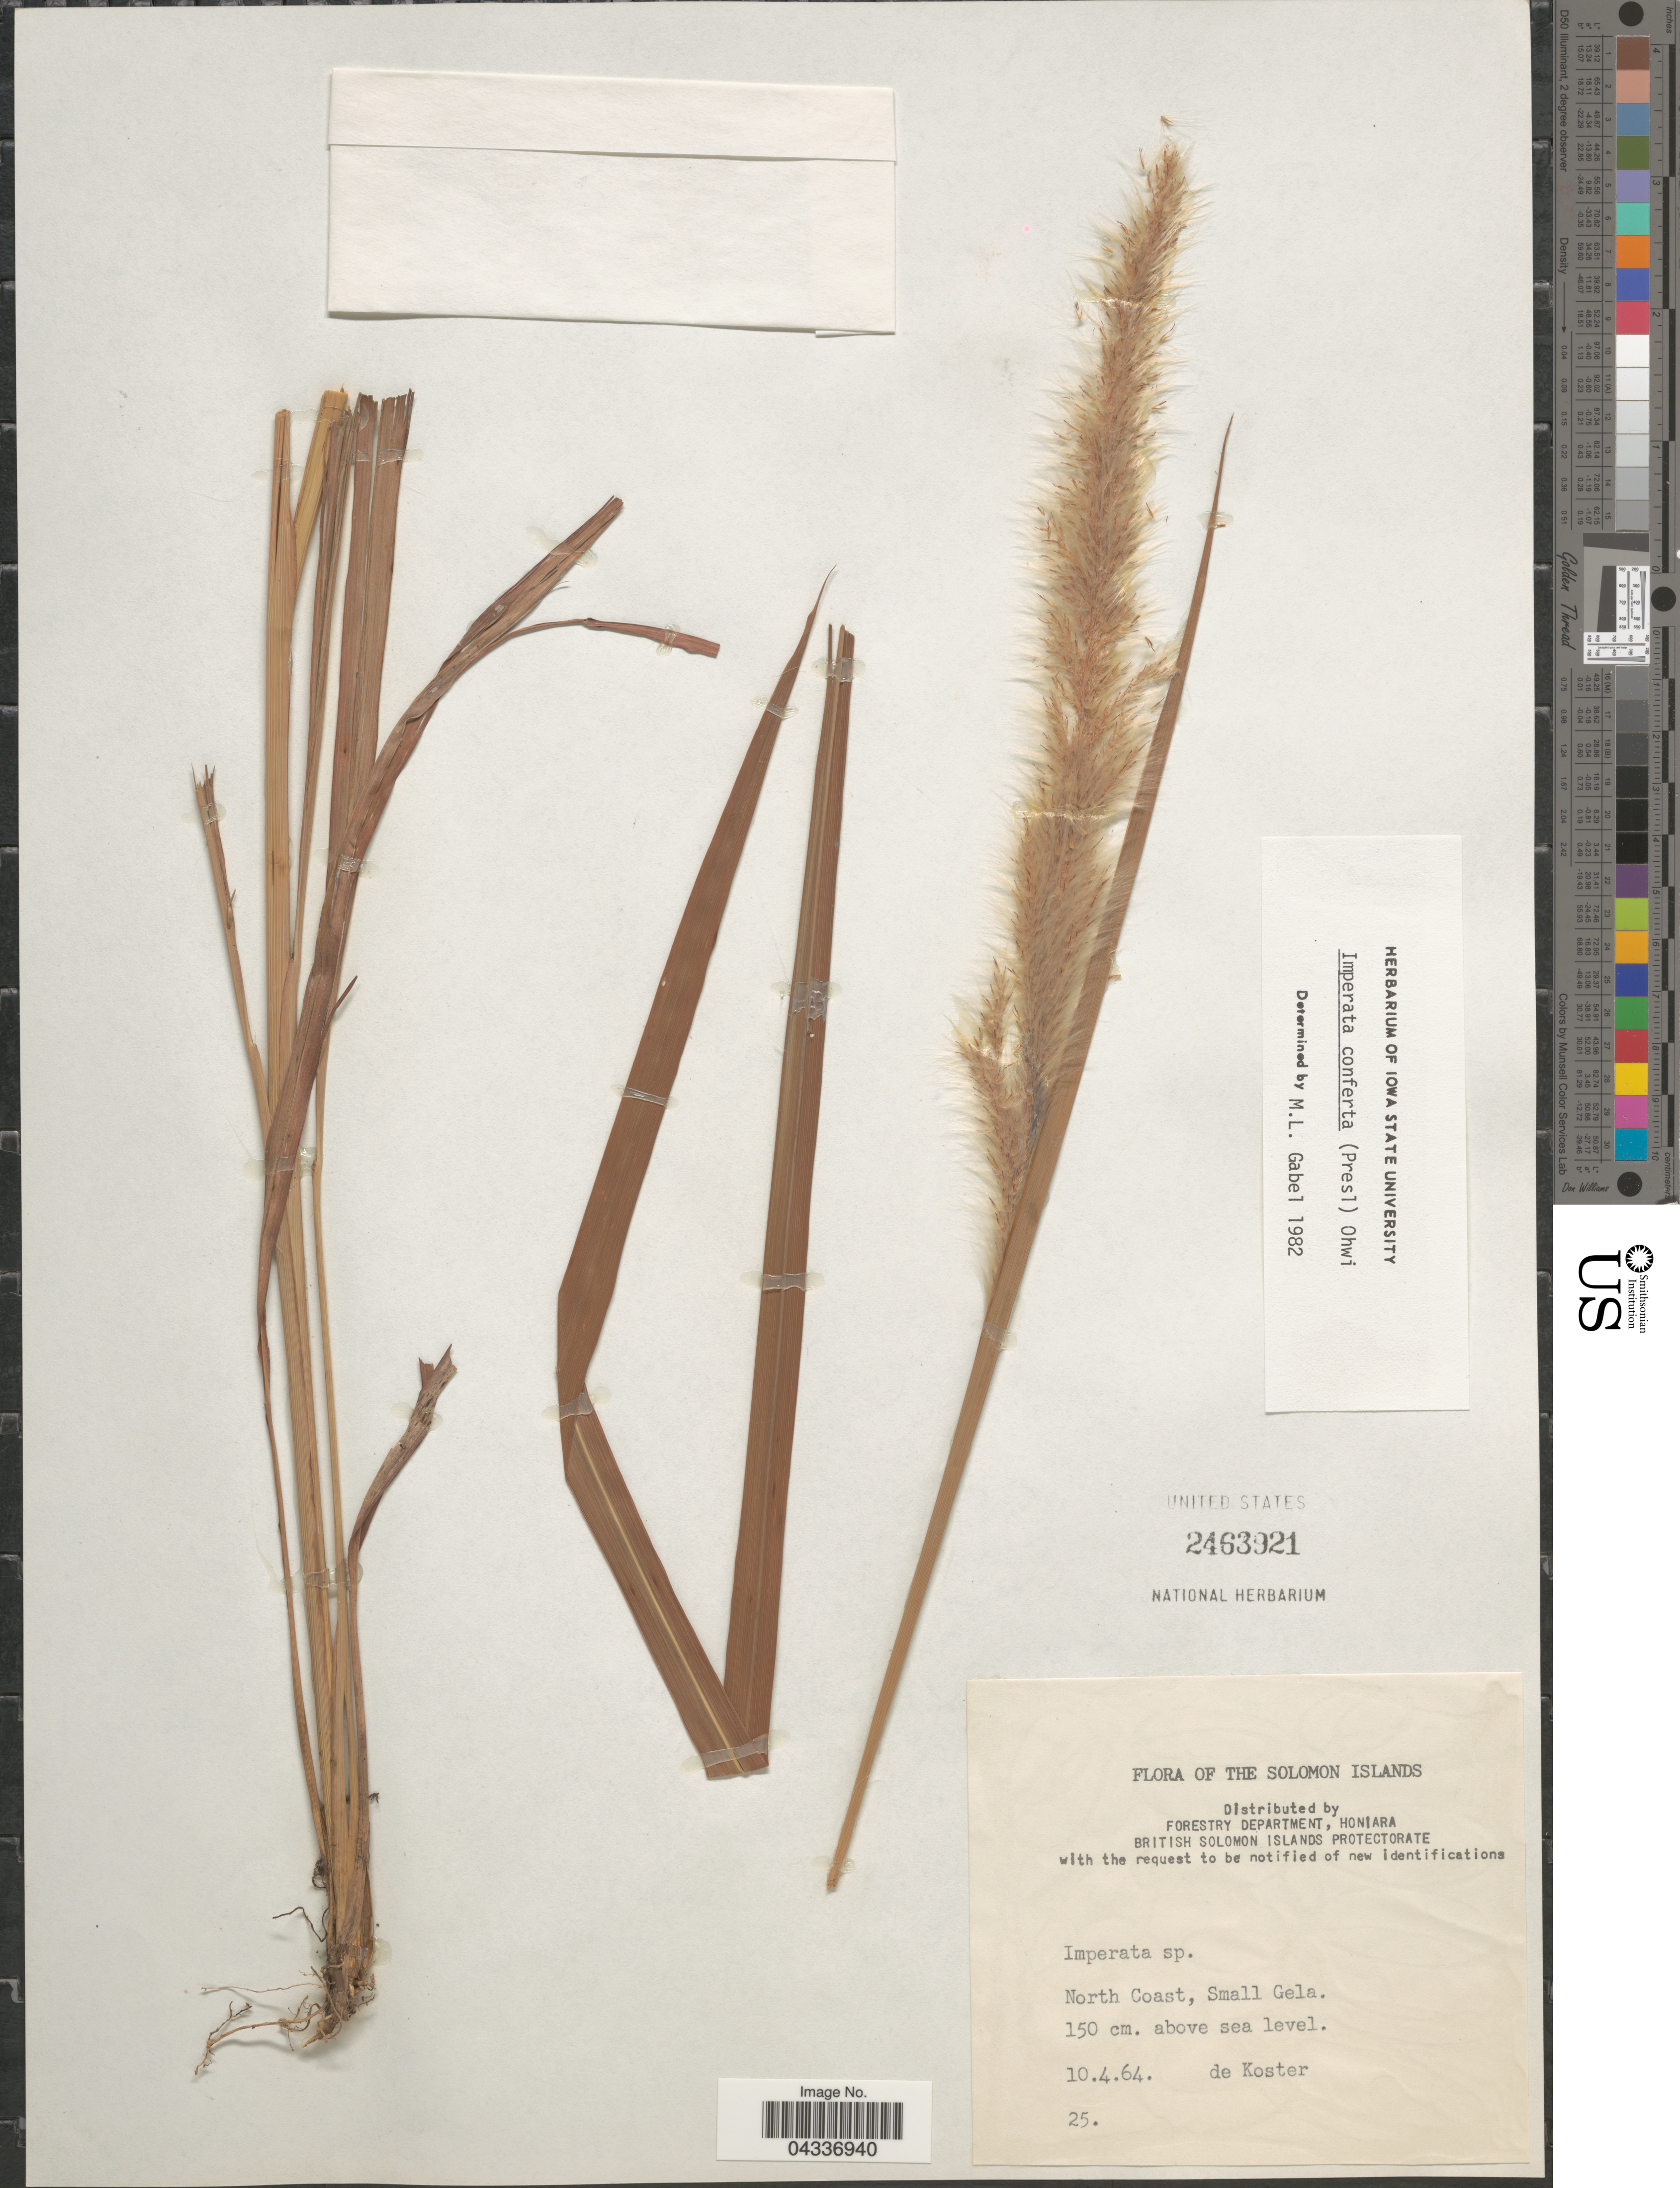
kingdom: Plantae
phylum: Tracheophyta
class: Liliopsida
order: Poales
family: Poaceae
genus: Imperata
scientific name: Imperata conferta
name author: (J. Presl) Ohwi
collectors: De Koster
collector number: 25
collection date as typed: Transcribed d/m/y: 10/4/64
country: Solomon Islands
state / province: Solomon Islands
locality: North Coast, Small Gela.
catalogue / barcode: US 2463921